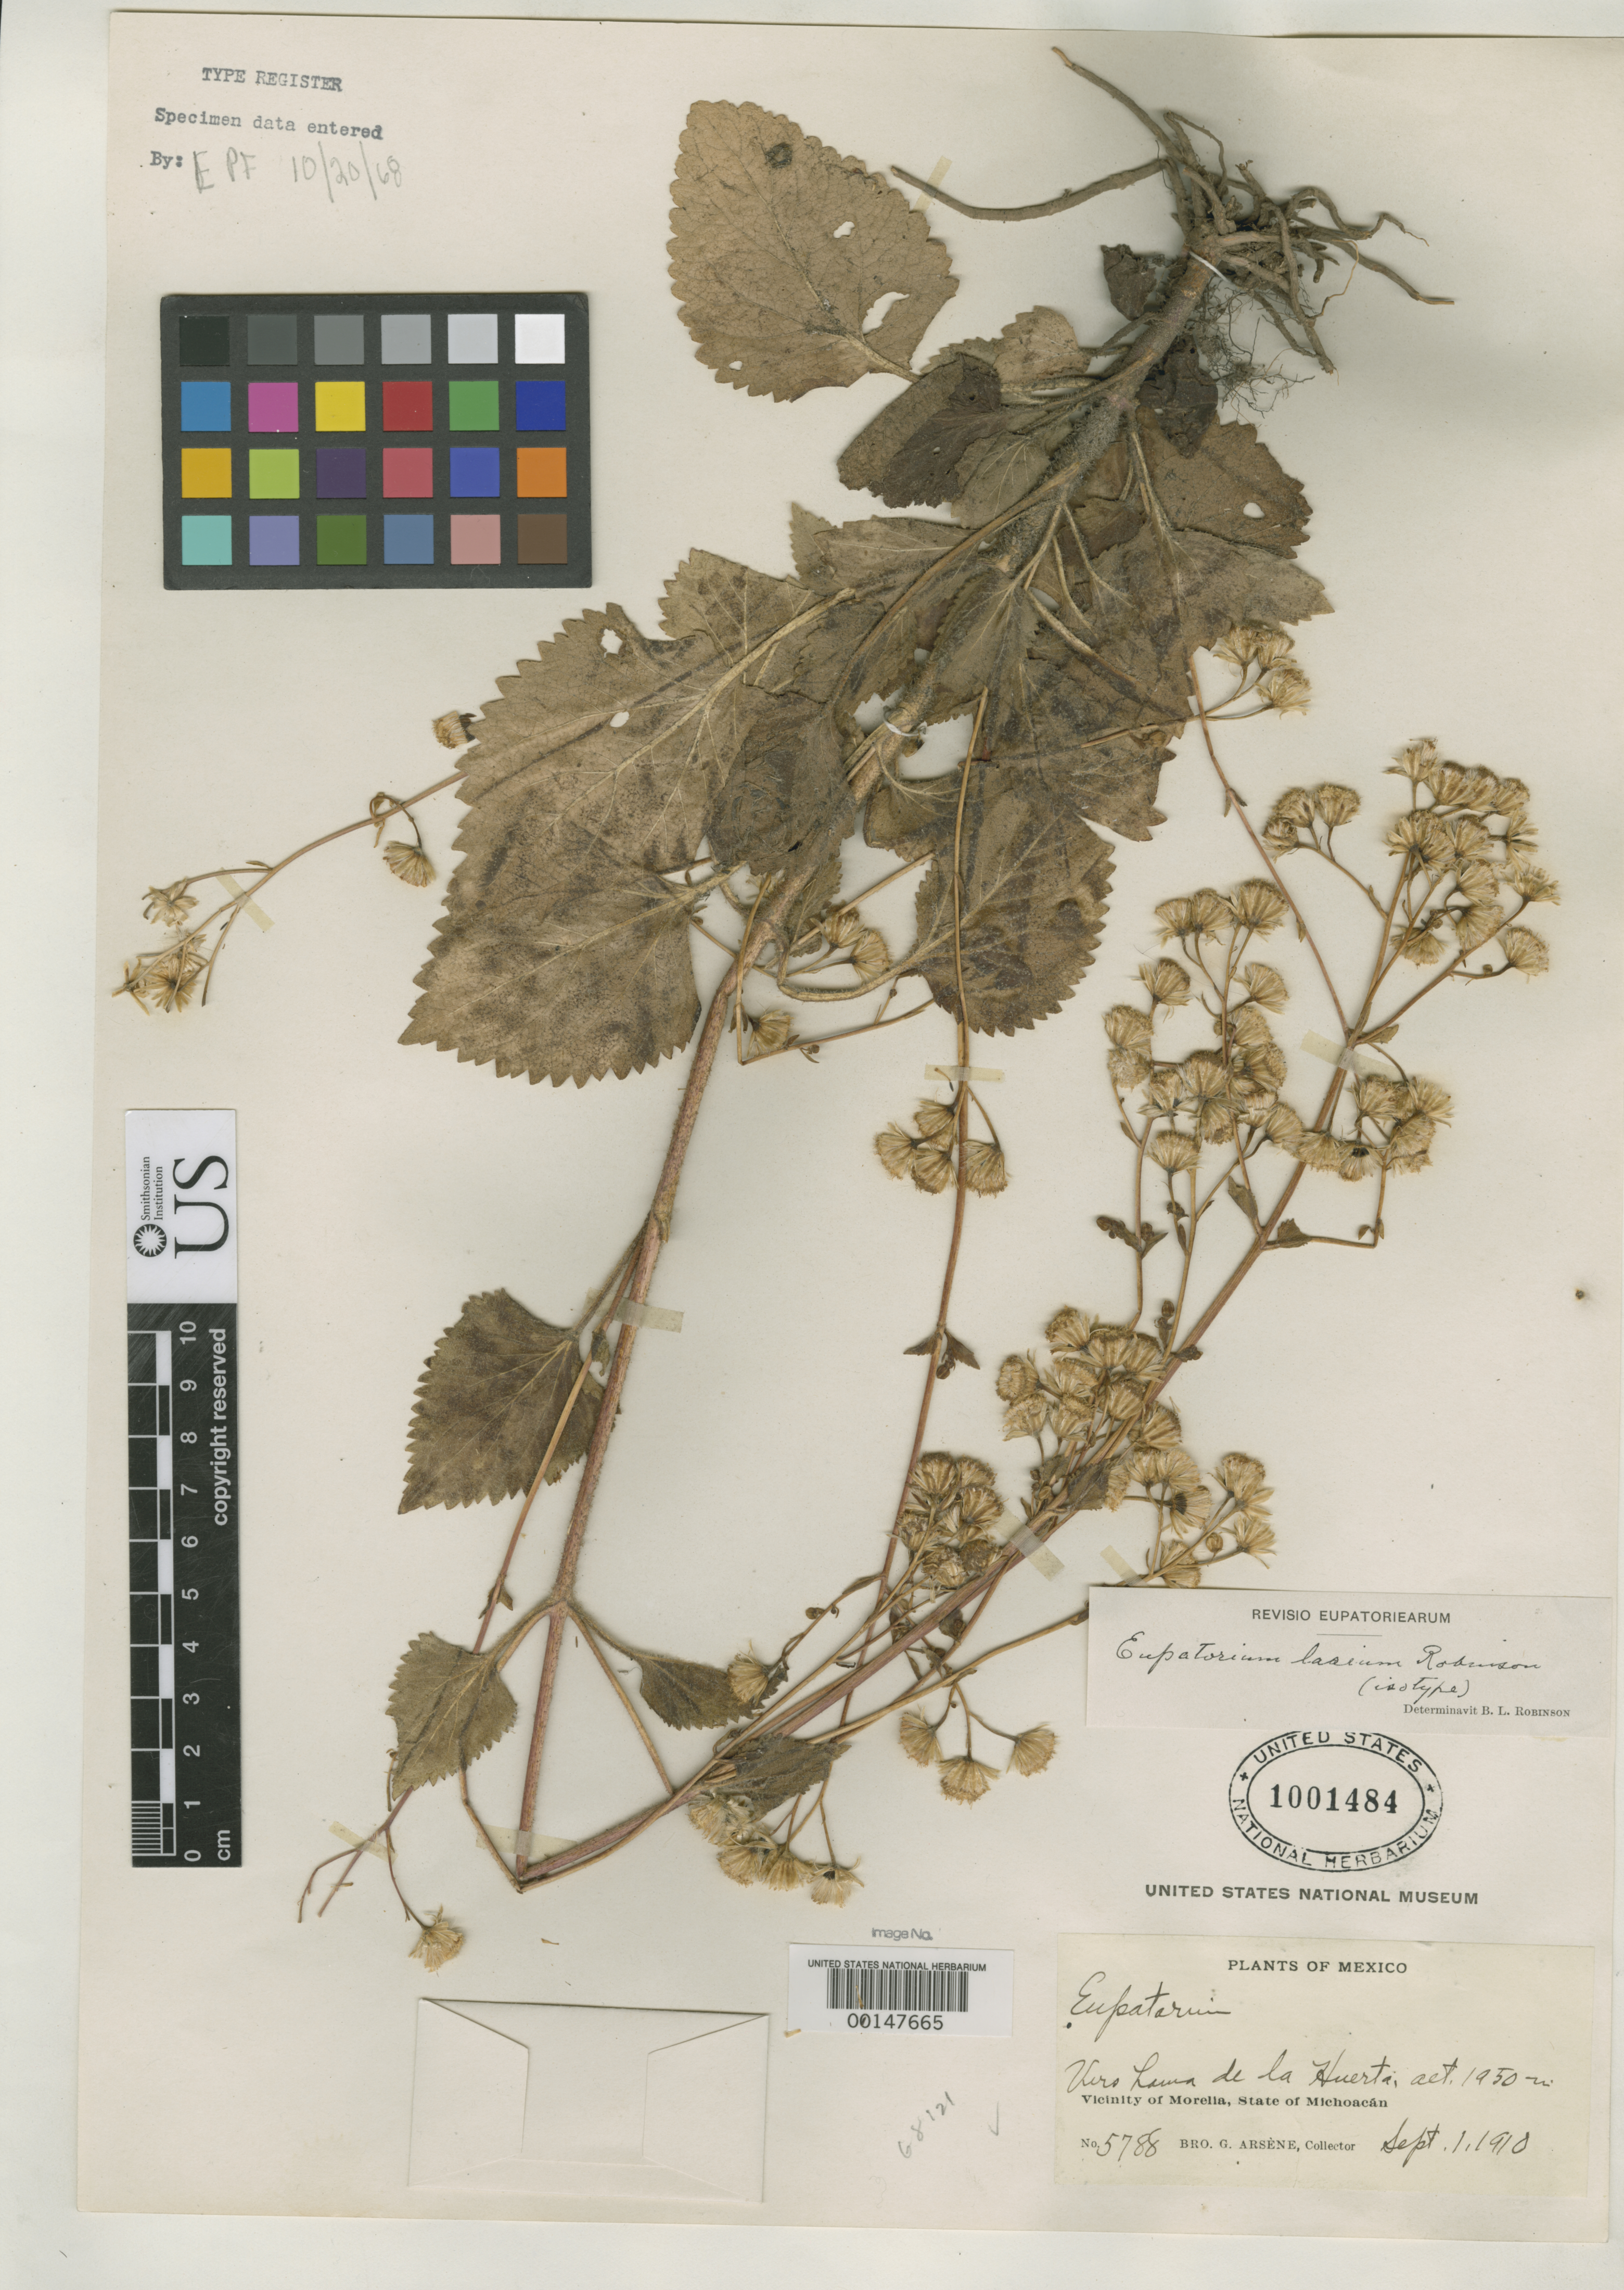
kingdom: Plantae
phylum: Tracheophyta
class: Magnoliopsida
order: Asterales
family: Asteraceae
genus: Eupatorium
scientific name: Eupatorium lasium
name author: B.L. Rob.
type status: Isotype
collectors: Bro. G. Arsène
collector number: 5788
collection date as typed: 01 Sep 1910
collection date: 1910-09-01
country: Mexico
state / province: Michoacán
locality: Vicinity of Morelia.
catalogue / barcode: US 1001484